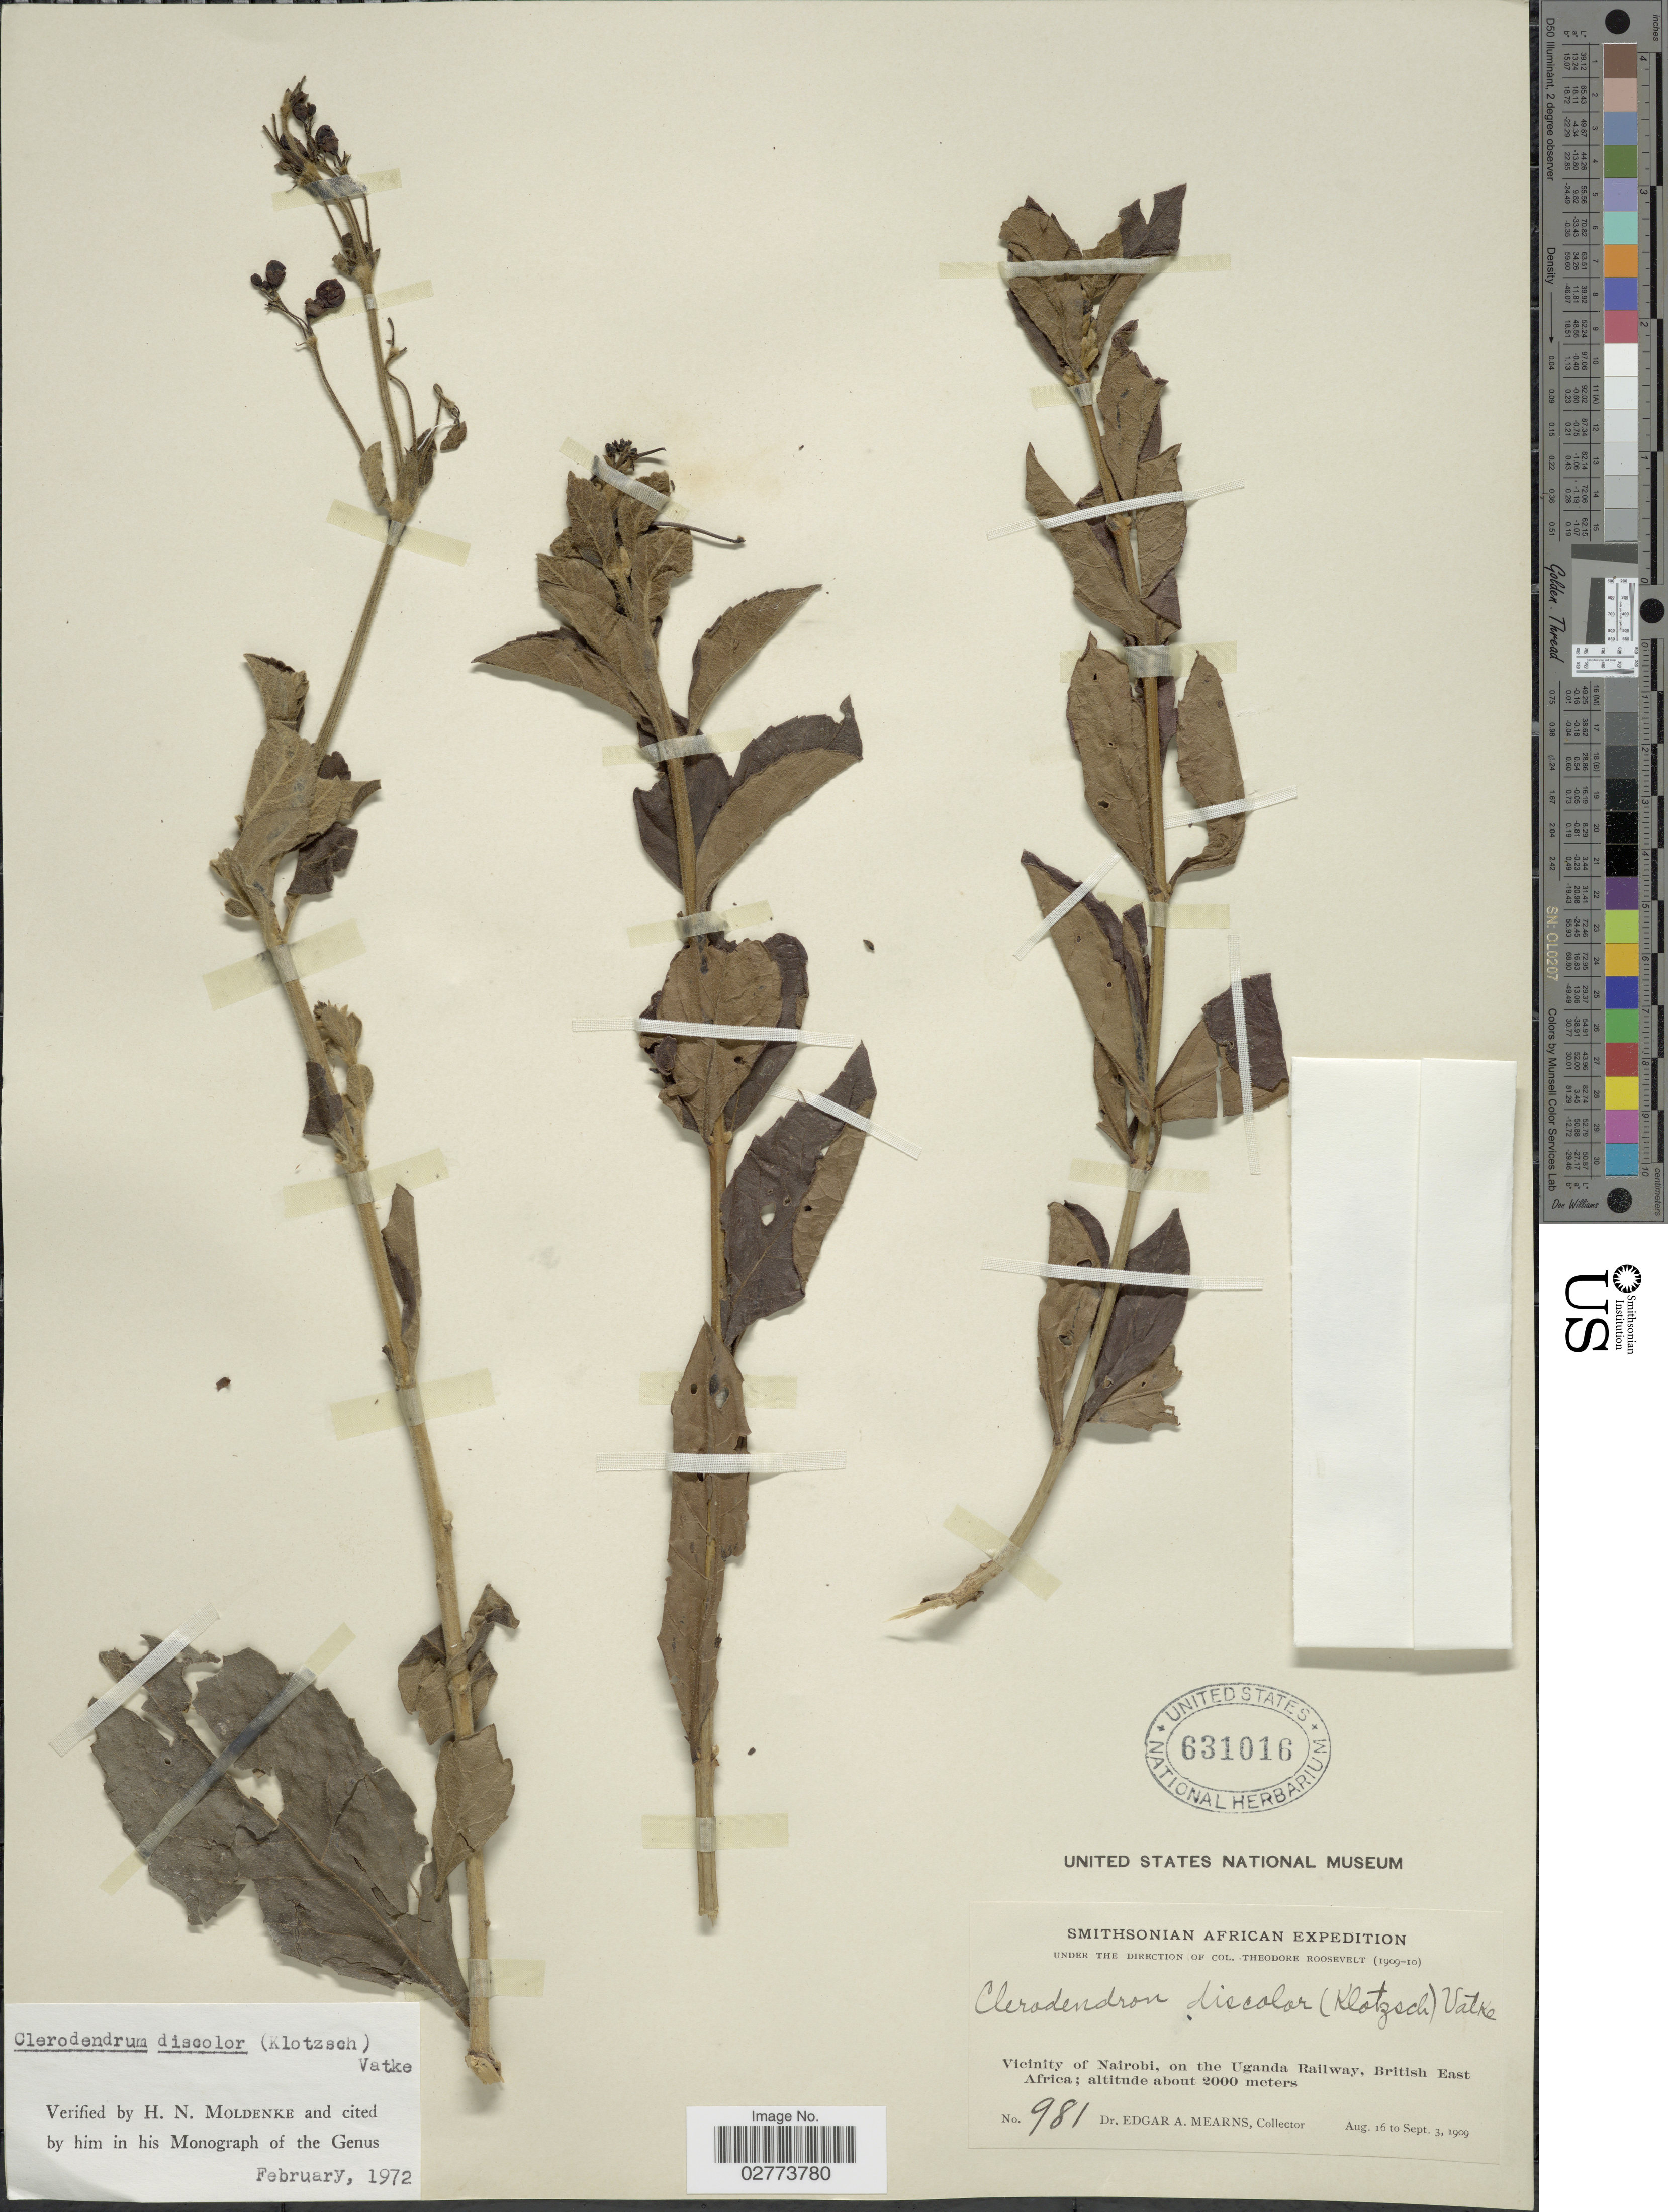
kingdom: Plantae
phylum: Tracheophyta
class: Magnoliopsida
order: Lamiales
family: Lamiaceae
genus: Clerodendrum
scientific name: Clerodendrum discolor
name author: (Klotzsch) Vatke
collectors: E. A. Mearns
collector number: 981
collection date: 1909-08-16/1909-09-03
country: Kenya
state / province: Nairobi Area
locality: Vicinity of Nairobi, on the Uganda Railway, British East Africa.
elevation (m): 2000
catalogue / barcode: US 631016